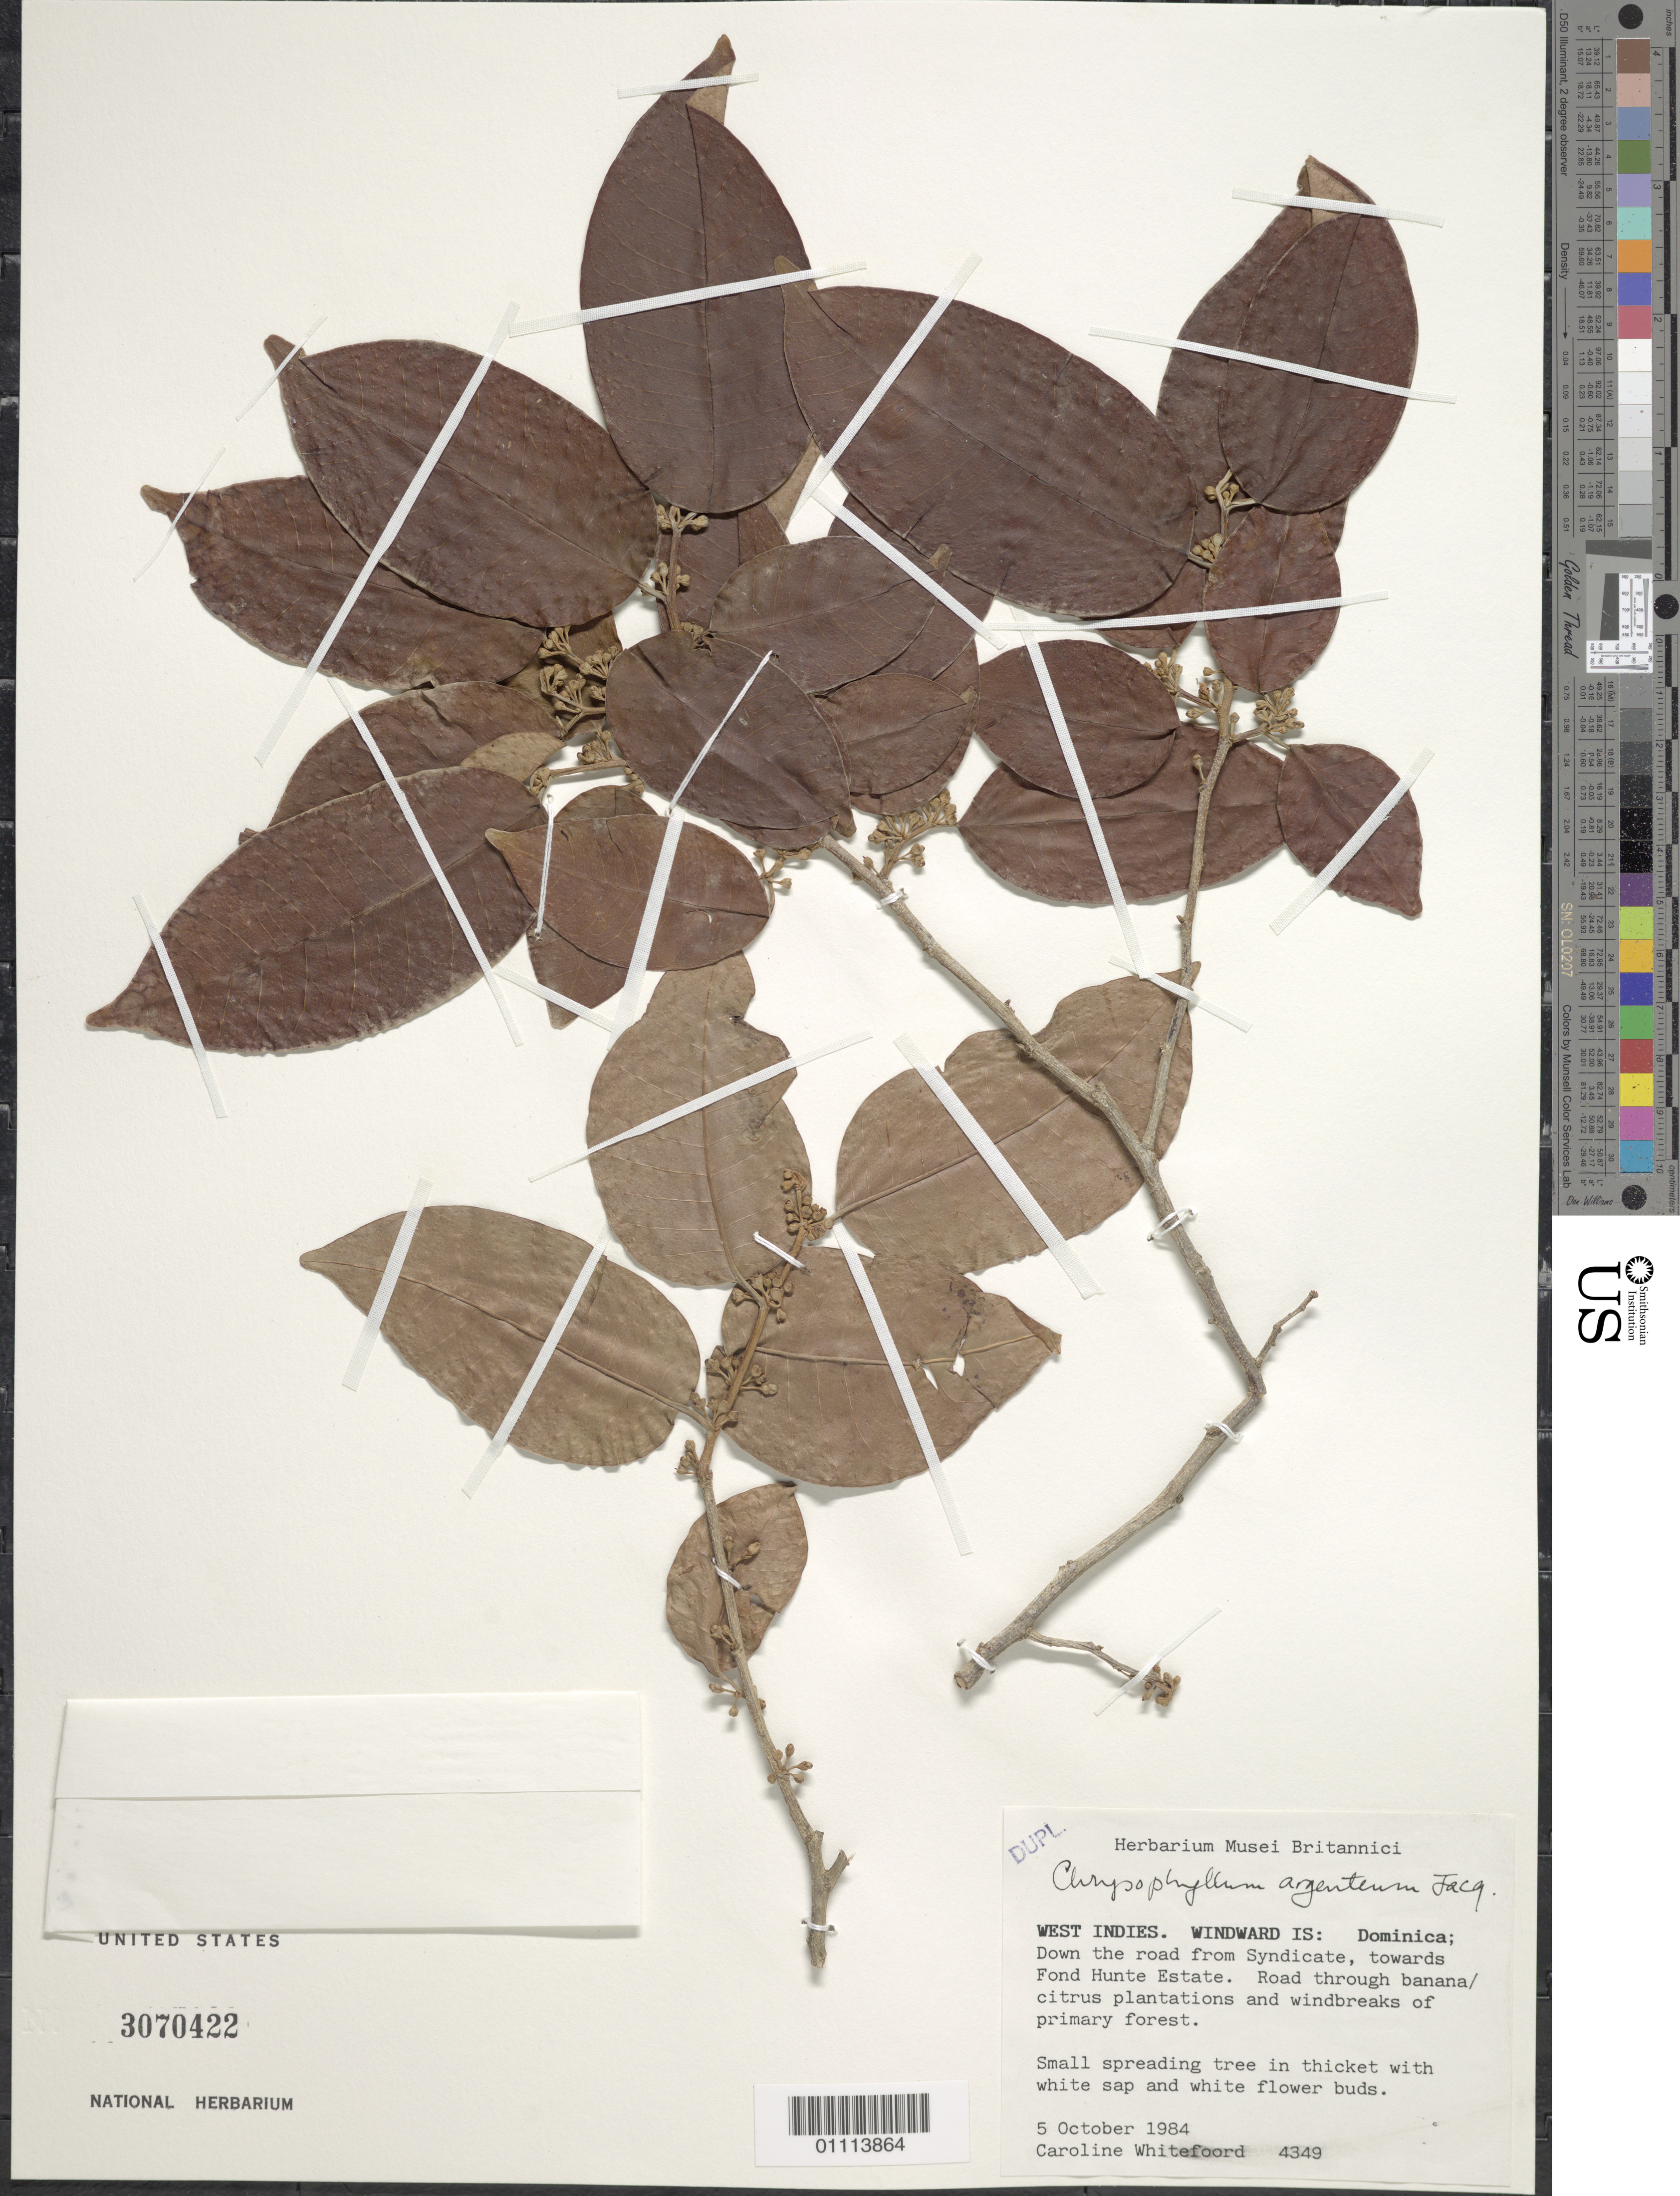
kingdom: Plantae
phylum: Tracheophyta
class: Magnoliopsida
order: Ericales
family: Sapotaceae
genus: Chrysophyllum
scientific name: Chrysophyllum argenteum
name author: Jacq.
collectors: C. Whitefoord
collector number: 4349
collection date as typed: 05 Oct 1984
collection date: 1984-10-05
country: Dominica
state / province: St. Peter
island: Dominica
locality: Down the road from Syndicate, towards Fond Hunte Estate. Road through banana/citrus plantations and windbreaks of primary forest.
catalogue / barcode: US 3070422